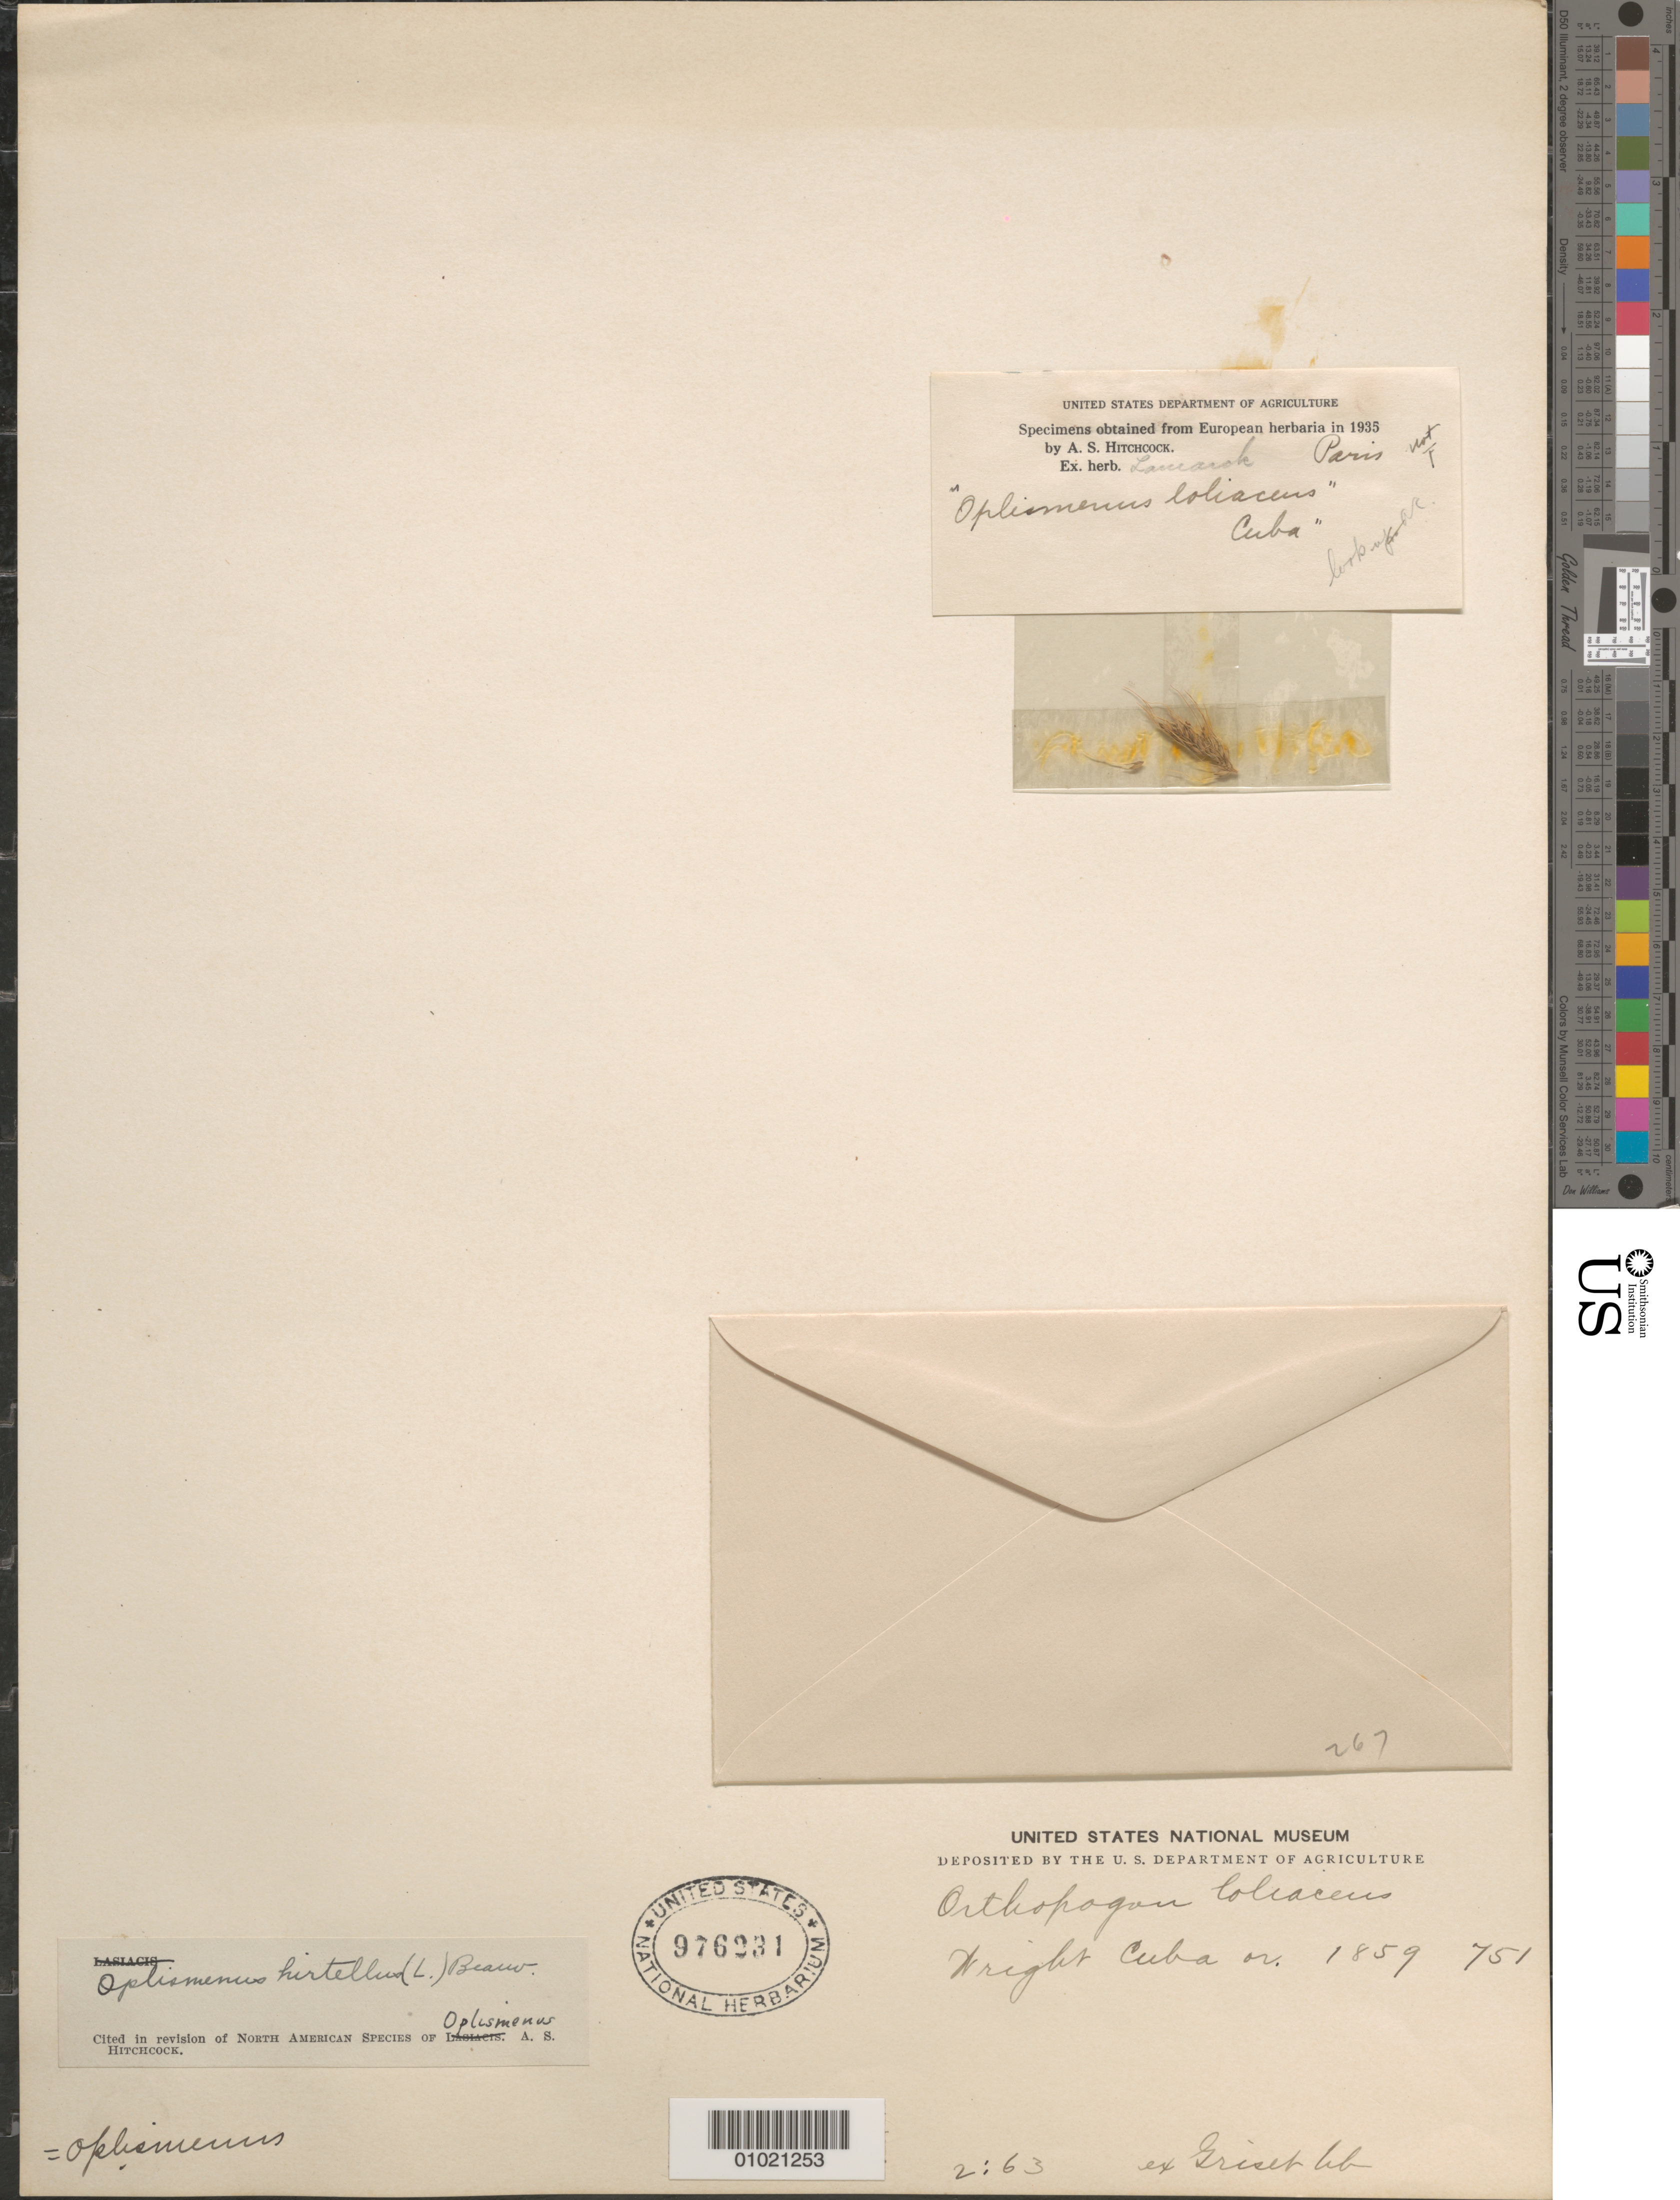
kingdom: Plantae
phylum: Tracheophyta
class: Liliopsida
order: Poales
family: Poaceae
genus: Oplismenus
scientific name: Oplismenus hirtellus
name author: (L.) P. Beauv.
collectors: C. Wright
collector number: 751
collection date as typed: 1859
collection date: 1859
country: Cuba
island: Cuba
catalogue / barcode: US 976231